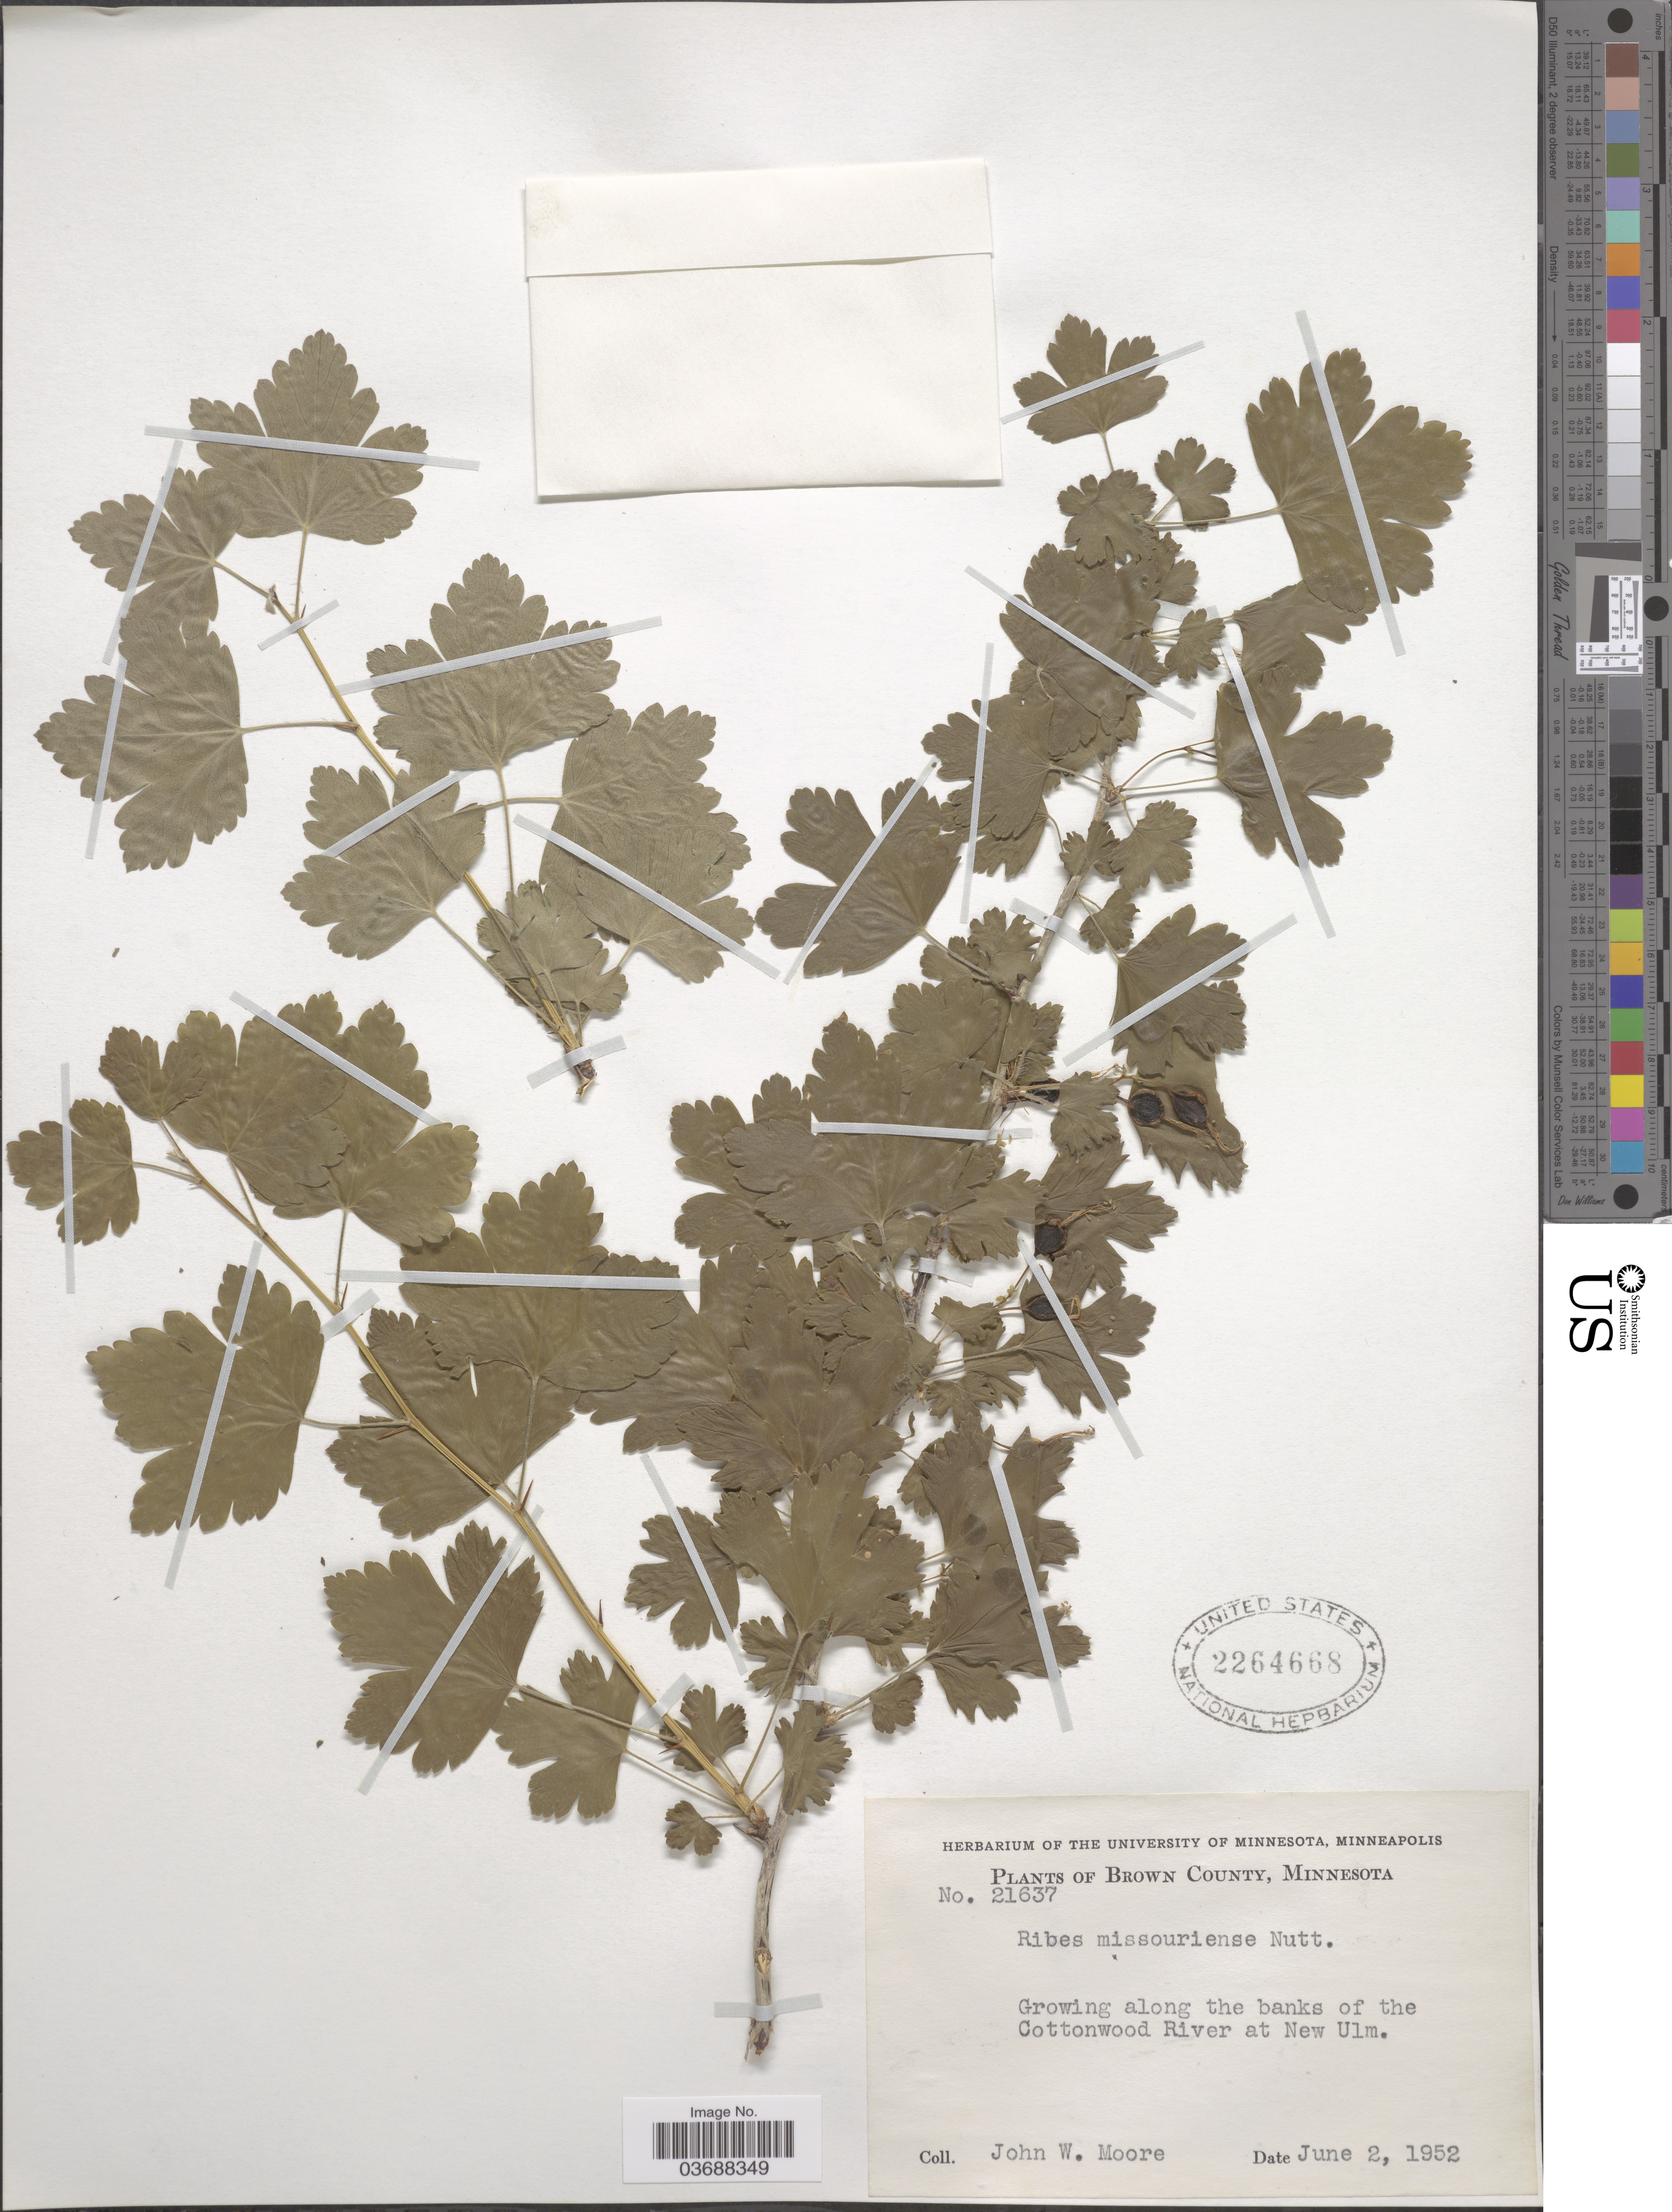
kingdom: Plantae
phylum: Tracheophyta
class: Magnoliopsida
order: Saxifragales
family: Grossulariaceae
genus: Ribes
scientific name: Ribes missouriense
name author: Nutt.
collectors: J. Moore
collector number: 21637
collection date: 1952-06-02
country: United States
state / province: Minnesota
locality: Brown County. Along the banks of the Cottonwood River at New Ulm.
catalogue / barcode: US 2264668